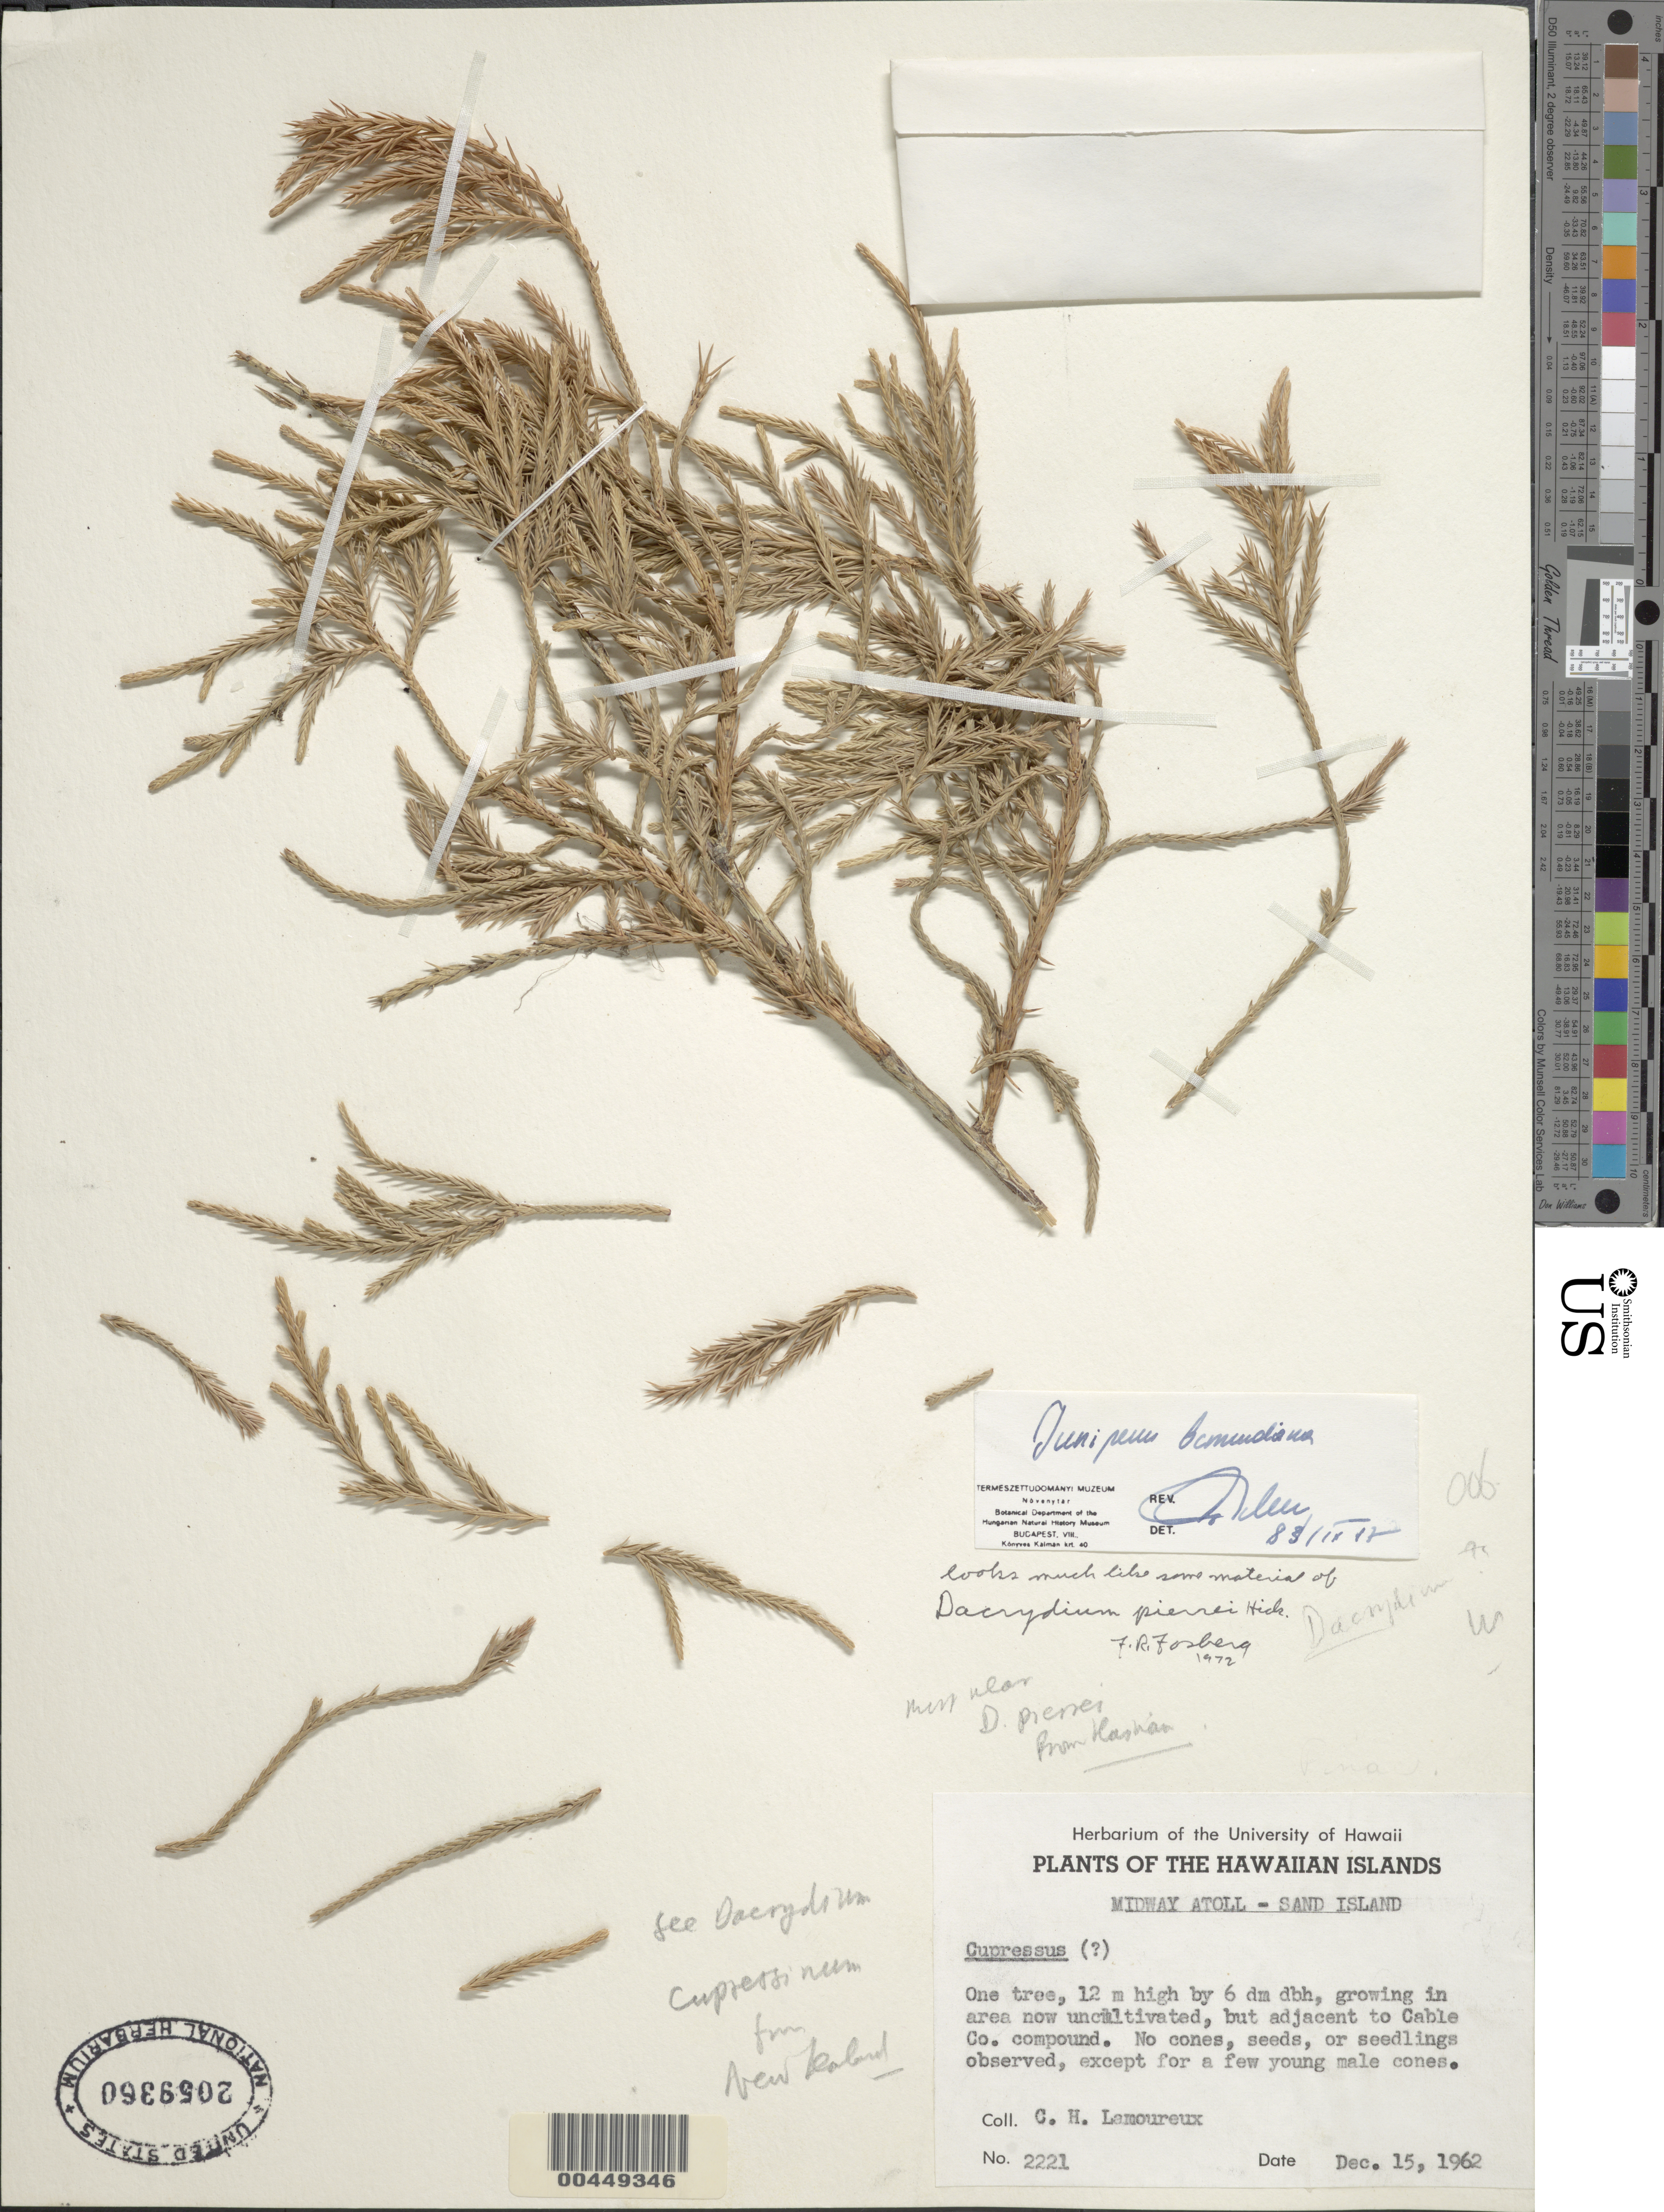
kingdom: Plantae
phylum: Tracheophyta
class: Pinopsida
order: Pinales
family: Cupressaceae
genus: Juniperus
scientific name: Juniperus bermudiana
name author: L.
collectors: C. H. Lamoureux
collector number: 2221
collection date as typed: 15 Dec 1962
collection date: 1962-12-15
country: U.S. Administered Pacific Islands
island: Midway Atoll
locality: Sand Islet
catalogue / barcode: US 2059360